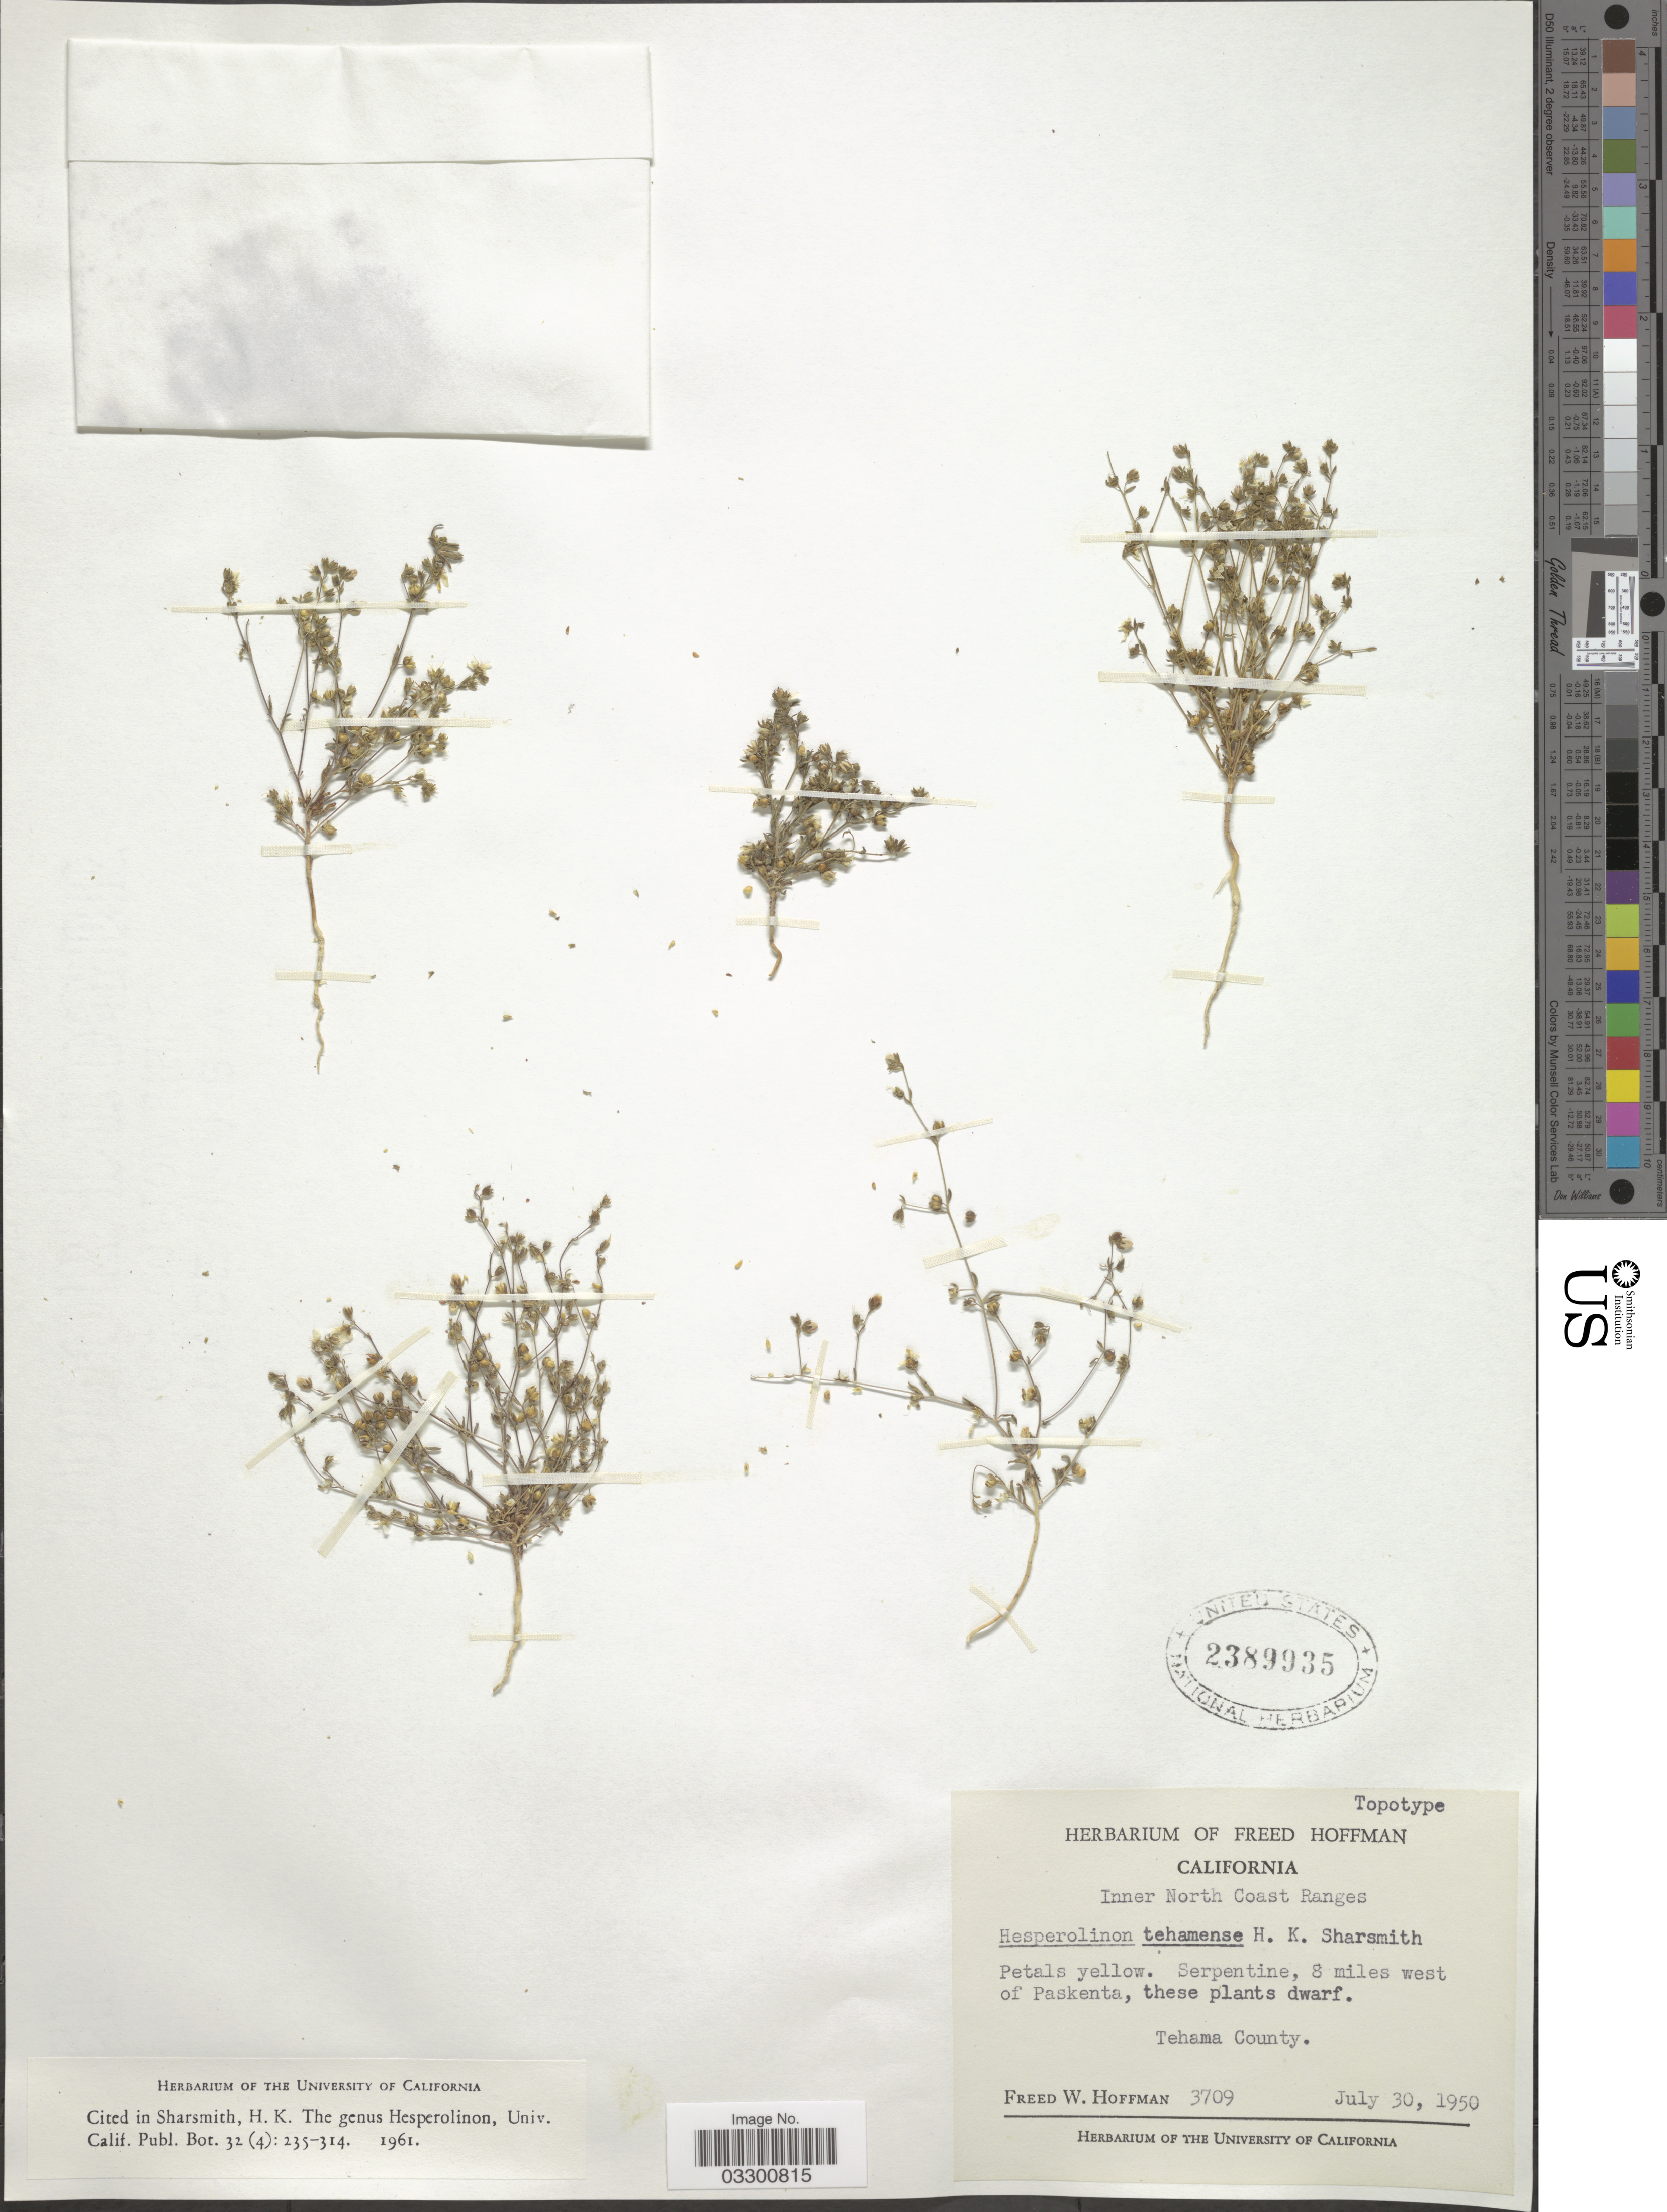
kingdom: Plantae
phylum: Tracheophyta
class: Magnoliopsida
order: Malpighiales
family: Linaceae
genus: Linum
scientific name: Linum tehamense (H. Sharsm.) comb. nov. ined.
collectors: F. Hoffman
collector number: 3709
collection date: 1950-07-30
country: United States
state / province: California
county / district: Tehama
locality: Inner North Coast Ranges, 8 miles west of Paskenta, Tehama County.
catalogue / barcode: US 2389935